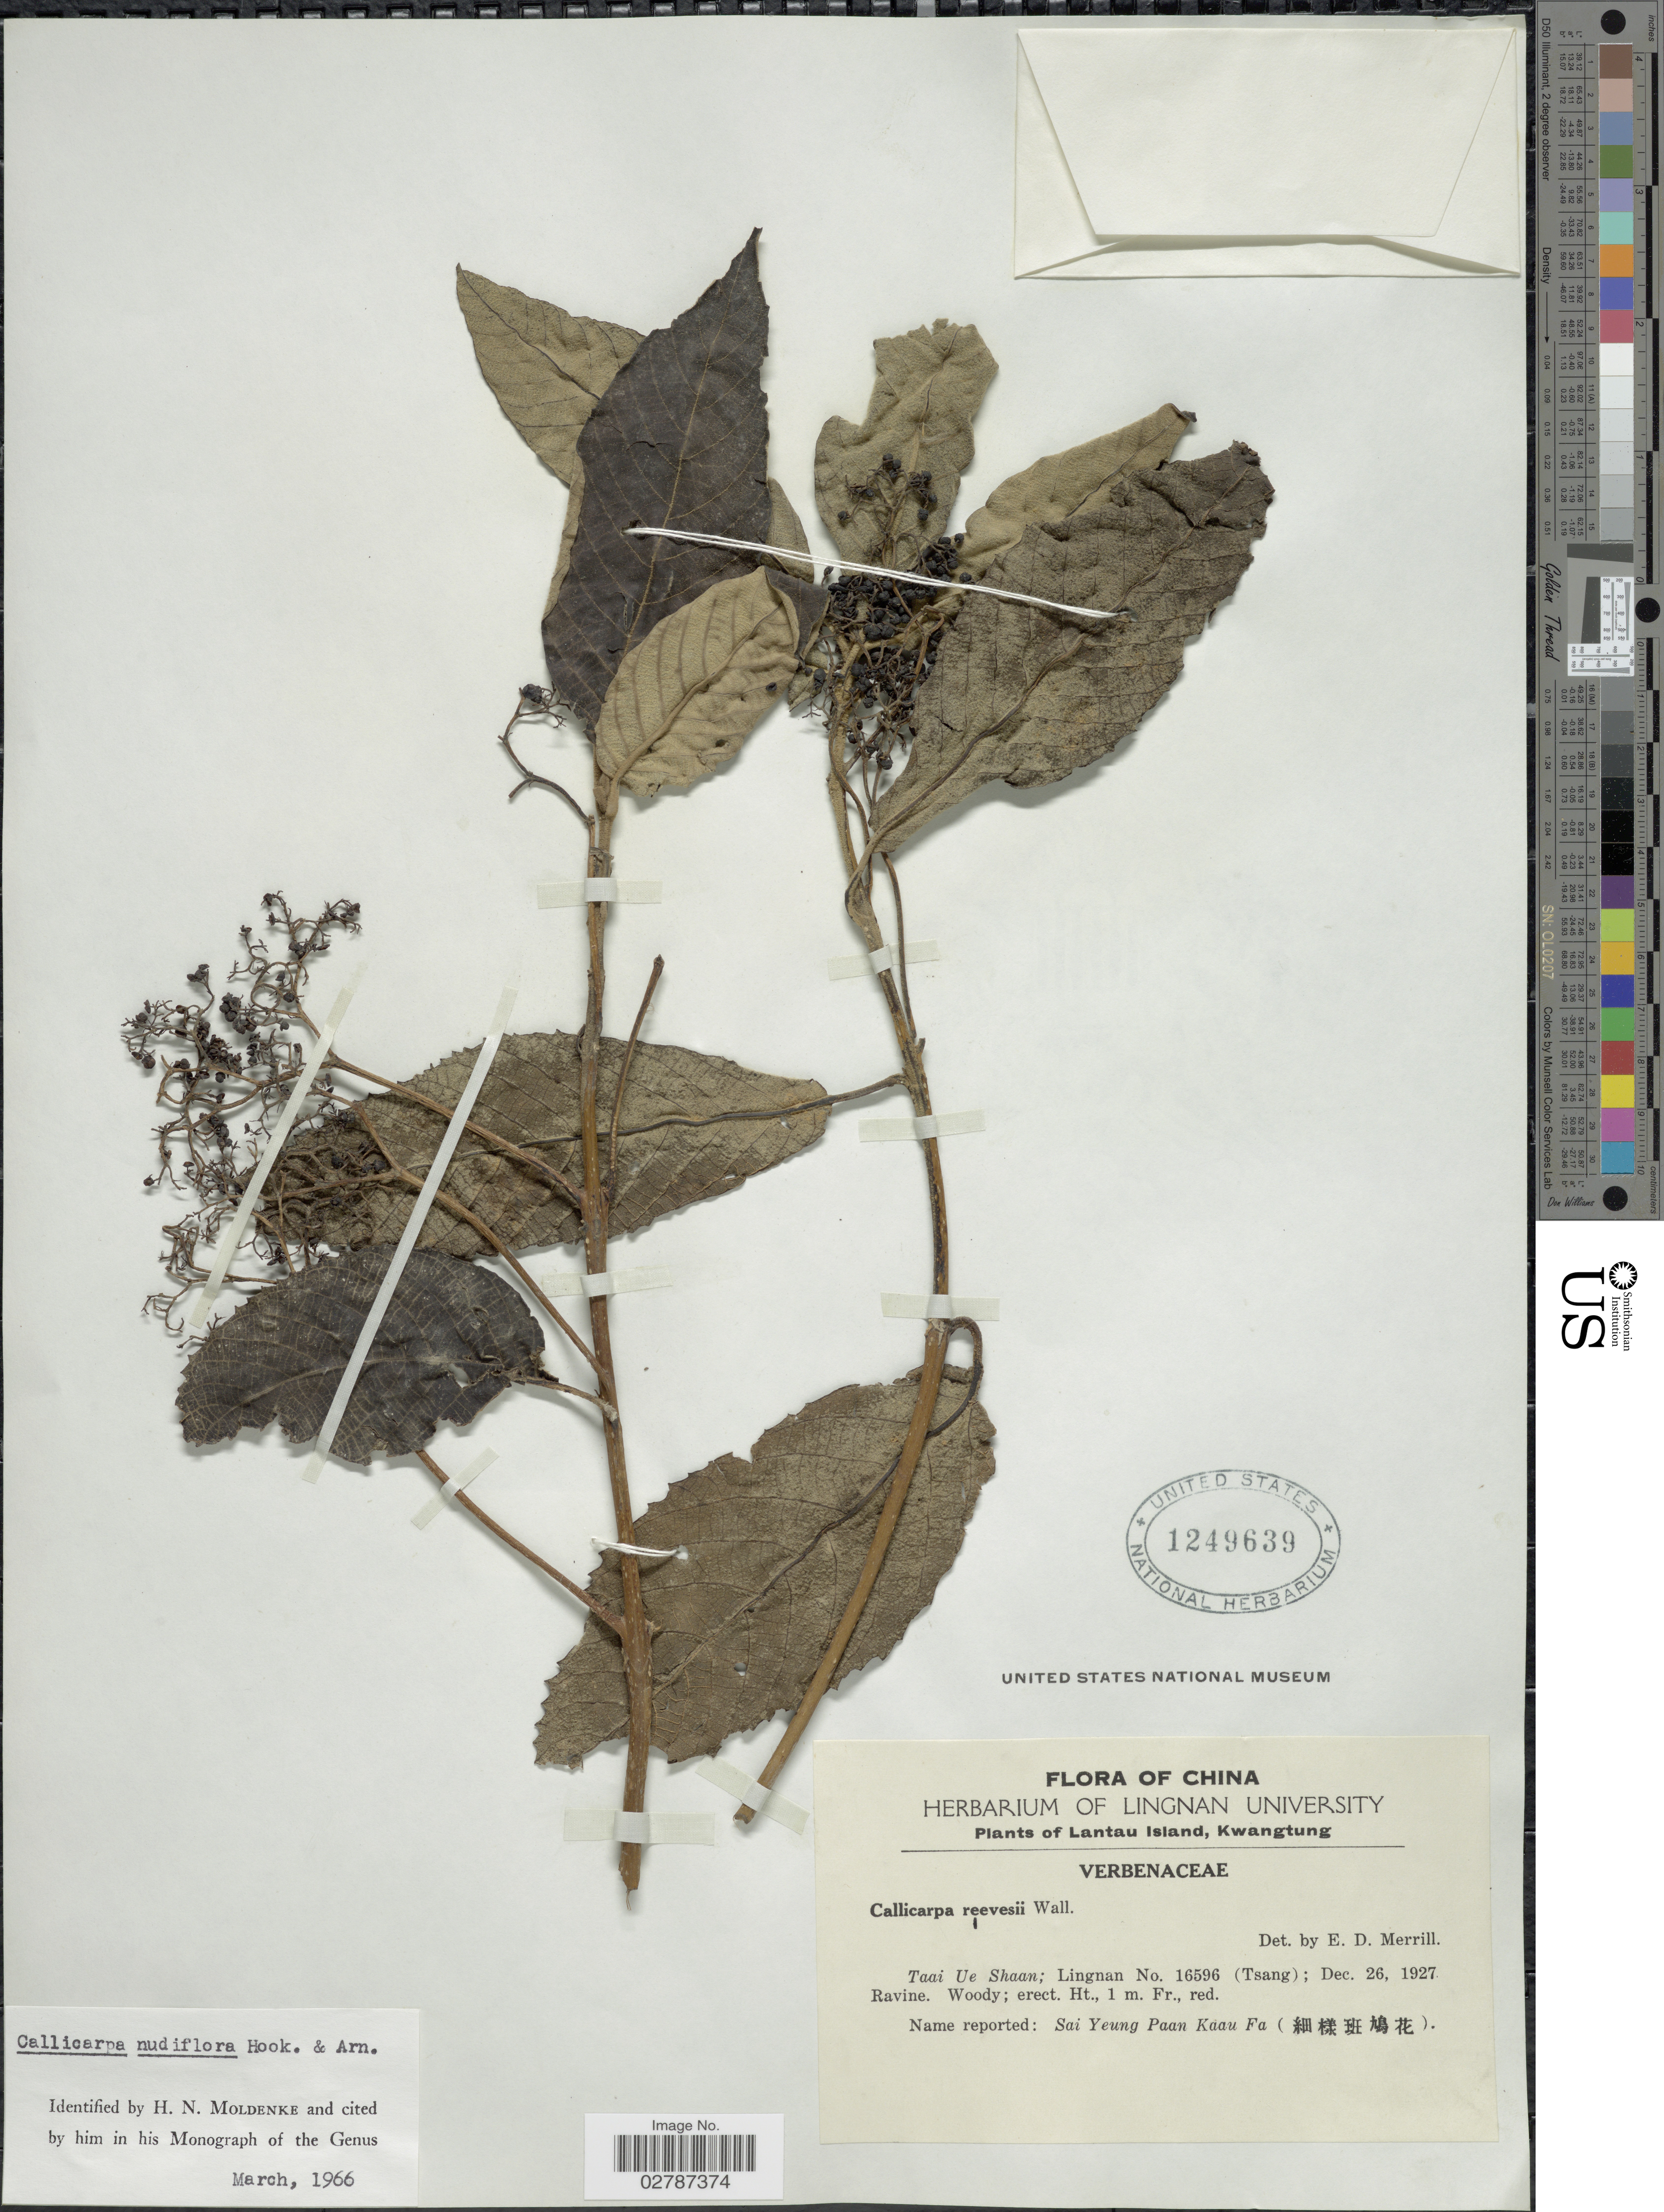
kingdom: Plantae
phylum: Tracheophyta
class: Magnoliopsida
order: Lamiales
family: Lamiaceae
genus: Callicarpa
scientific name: Callicarpa nudiflora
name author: Hook. & Arn.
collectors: Lingnan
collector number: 16596 (Tsang)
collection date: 1927-12-26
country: China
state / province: Guangdong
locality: Lantau Island, Kwangtung. Taai Ue Shaan.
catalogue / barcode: US 1249639